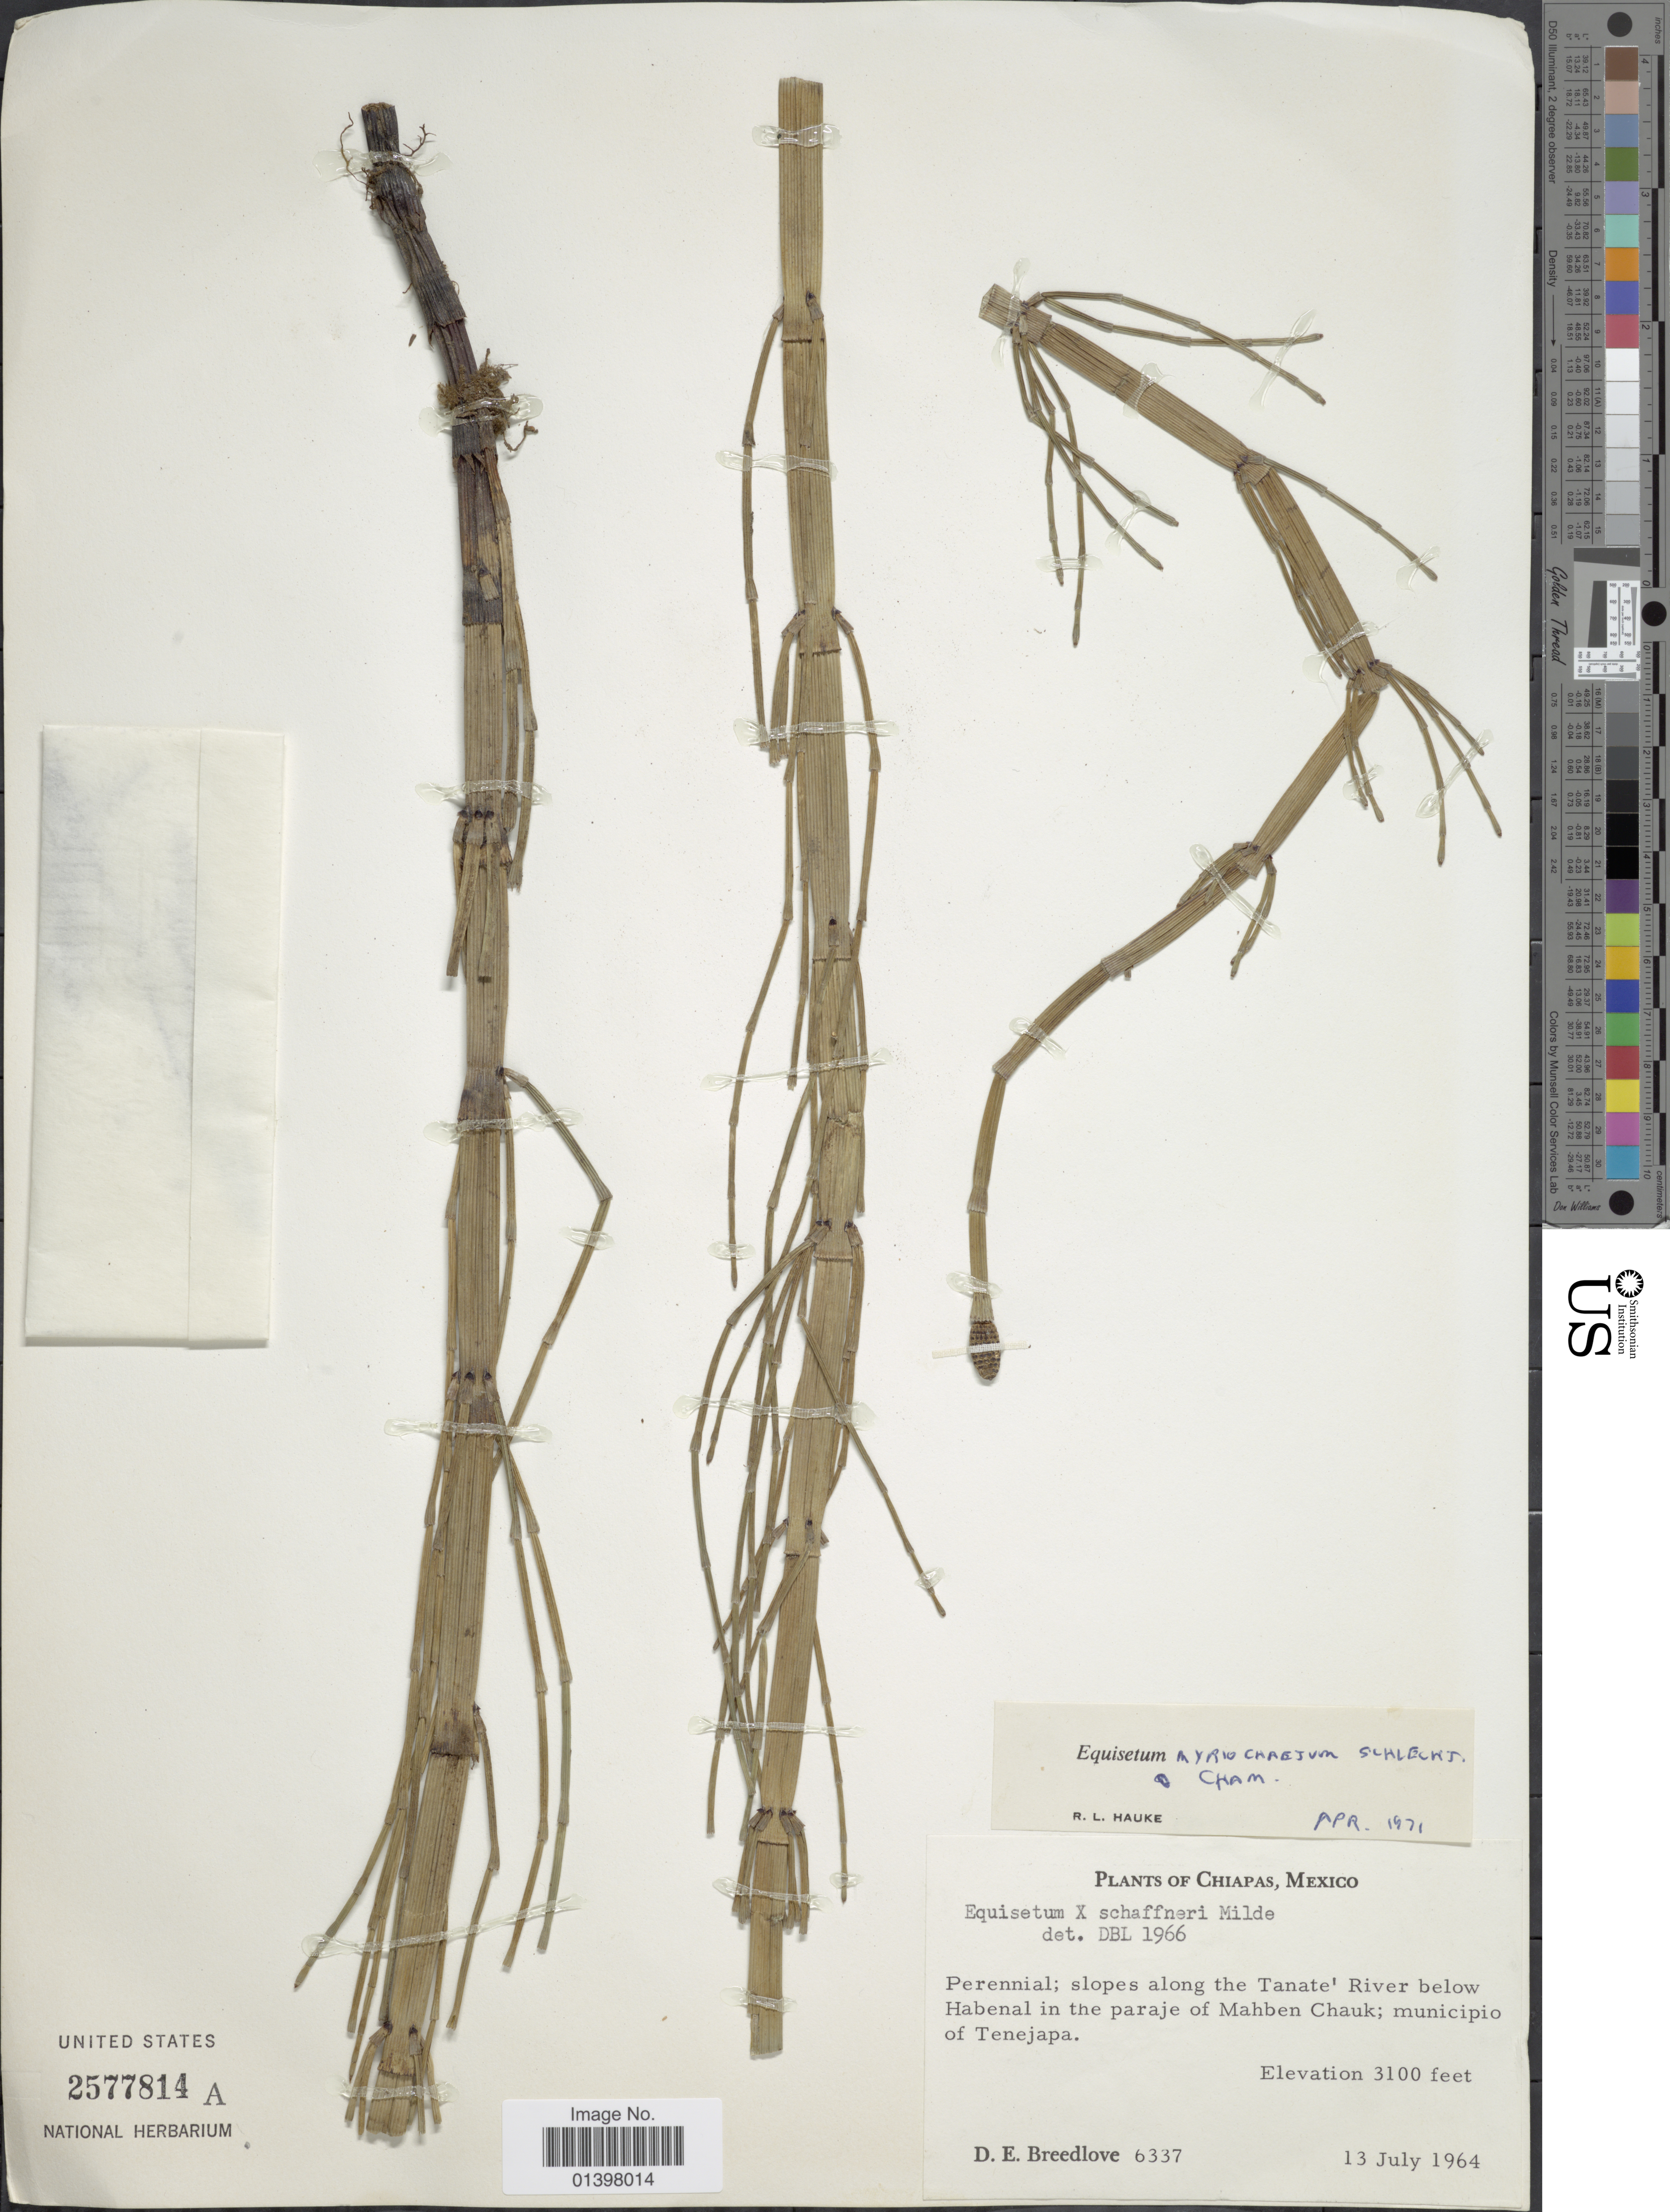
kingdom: Plantae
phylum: Tracheophyta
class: Polypodiopsida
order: Equisetales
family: Equisetaceae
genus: Equisetum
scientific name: Equisetum myriochaetum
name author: Schltdl. & Cham.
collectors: D. E. Breedlove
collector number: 6337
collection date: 1964-07-13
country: Mexico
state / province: Chiapas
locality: Slopes along the Tanate' River below Habenal in the paraje of Mahben Chauk; municpio of Tenejapa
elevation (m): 945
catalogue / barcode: US 2577814A